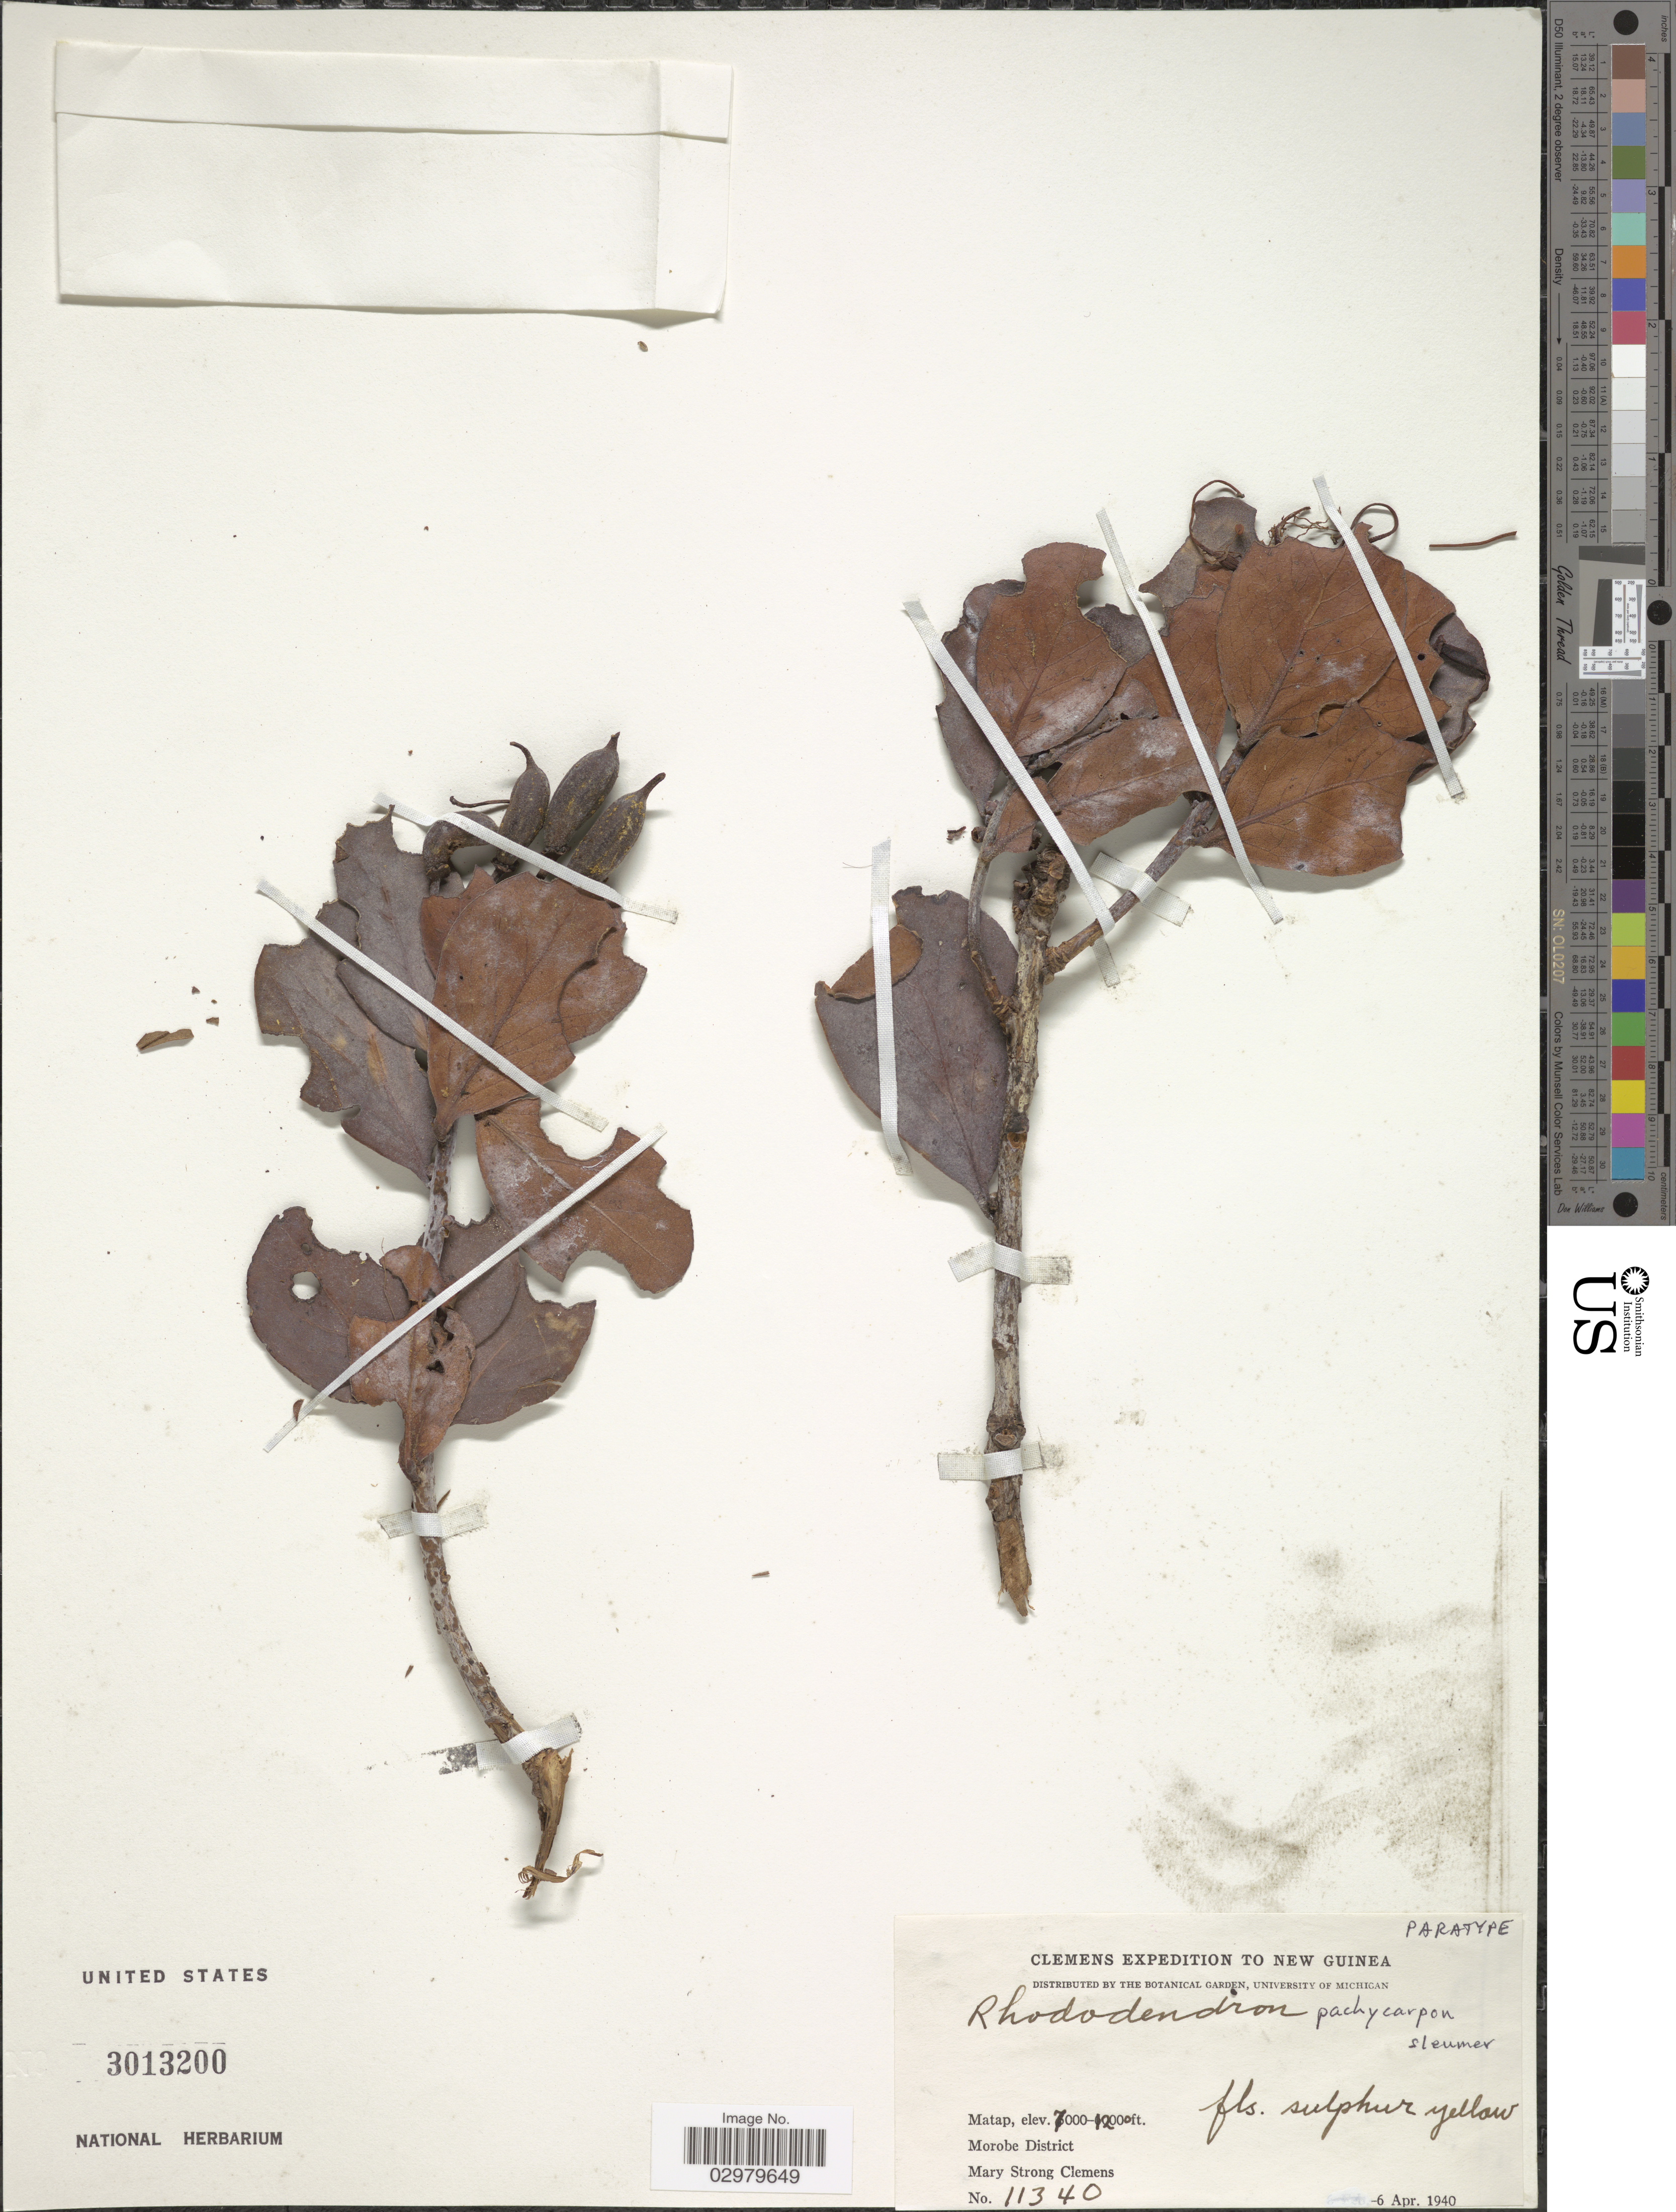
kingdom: Plantae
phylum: Tracheophyta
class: Magnoliopsida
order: Ericales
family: Ericaceae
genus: Rhododendron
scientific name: Rhododendron pachycarpon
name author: Sleumer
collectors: M. S. Clemens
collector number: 11340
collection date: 1940-04-06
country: Papua New Guinea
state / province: Morobe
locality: New Guinea. Matap, Morobe District.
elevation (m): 2134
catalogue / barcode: US 3013200